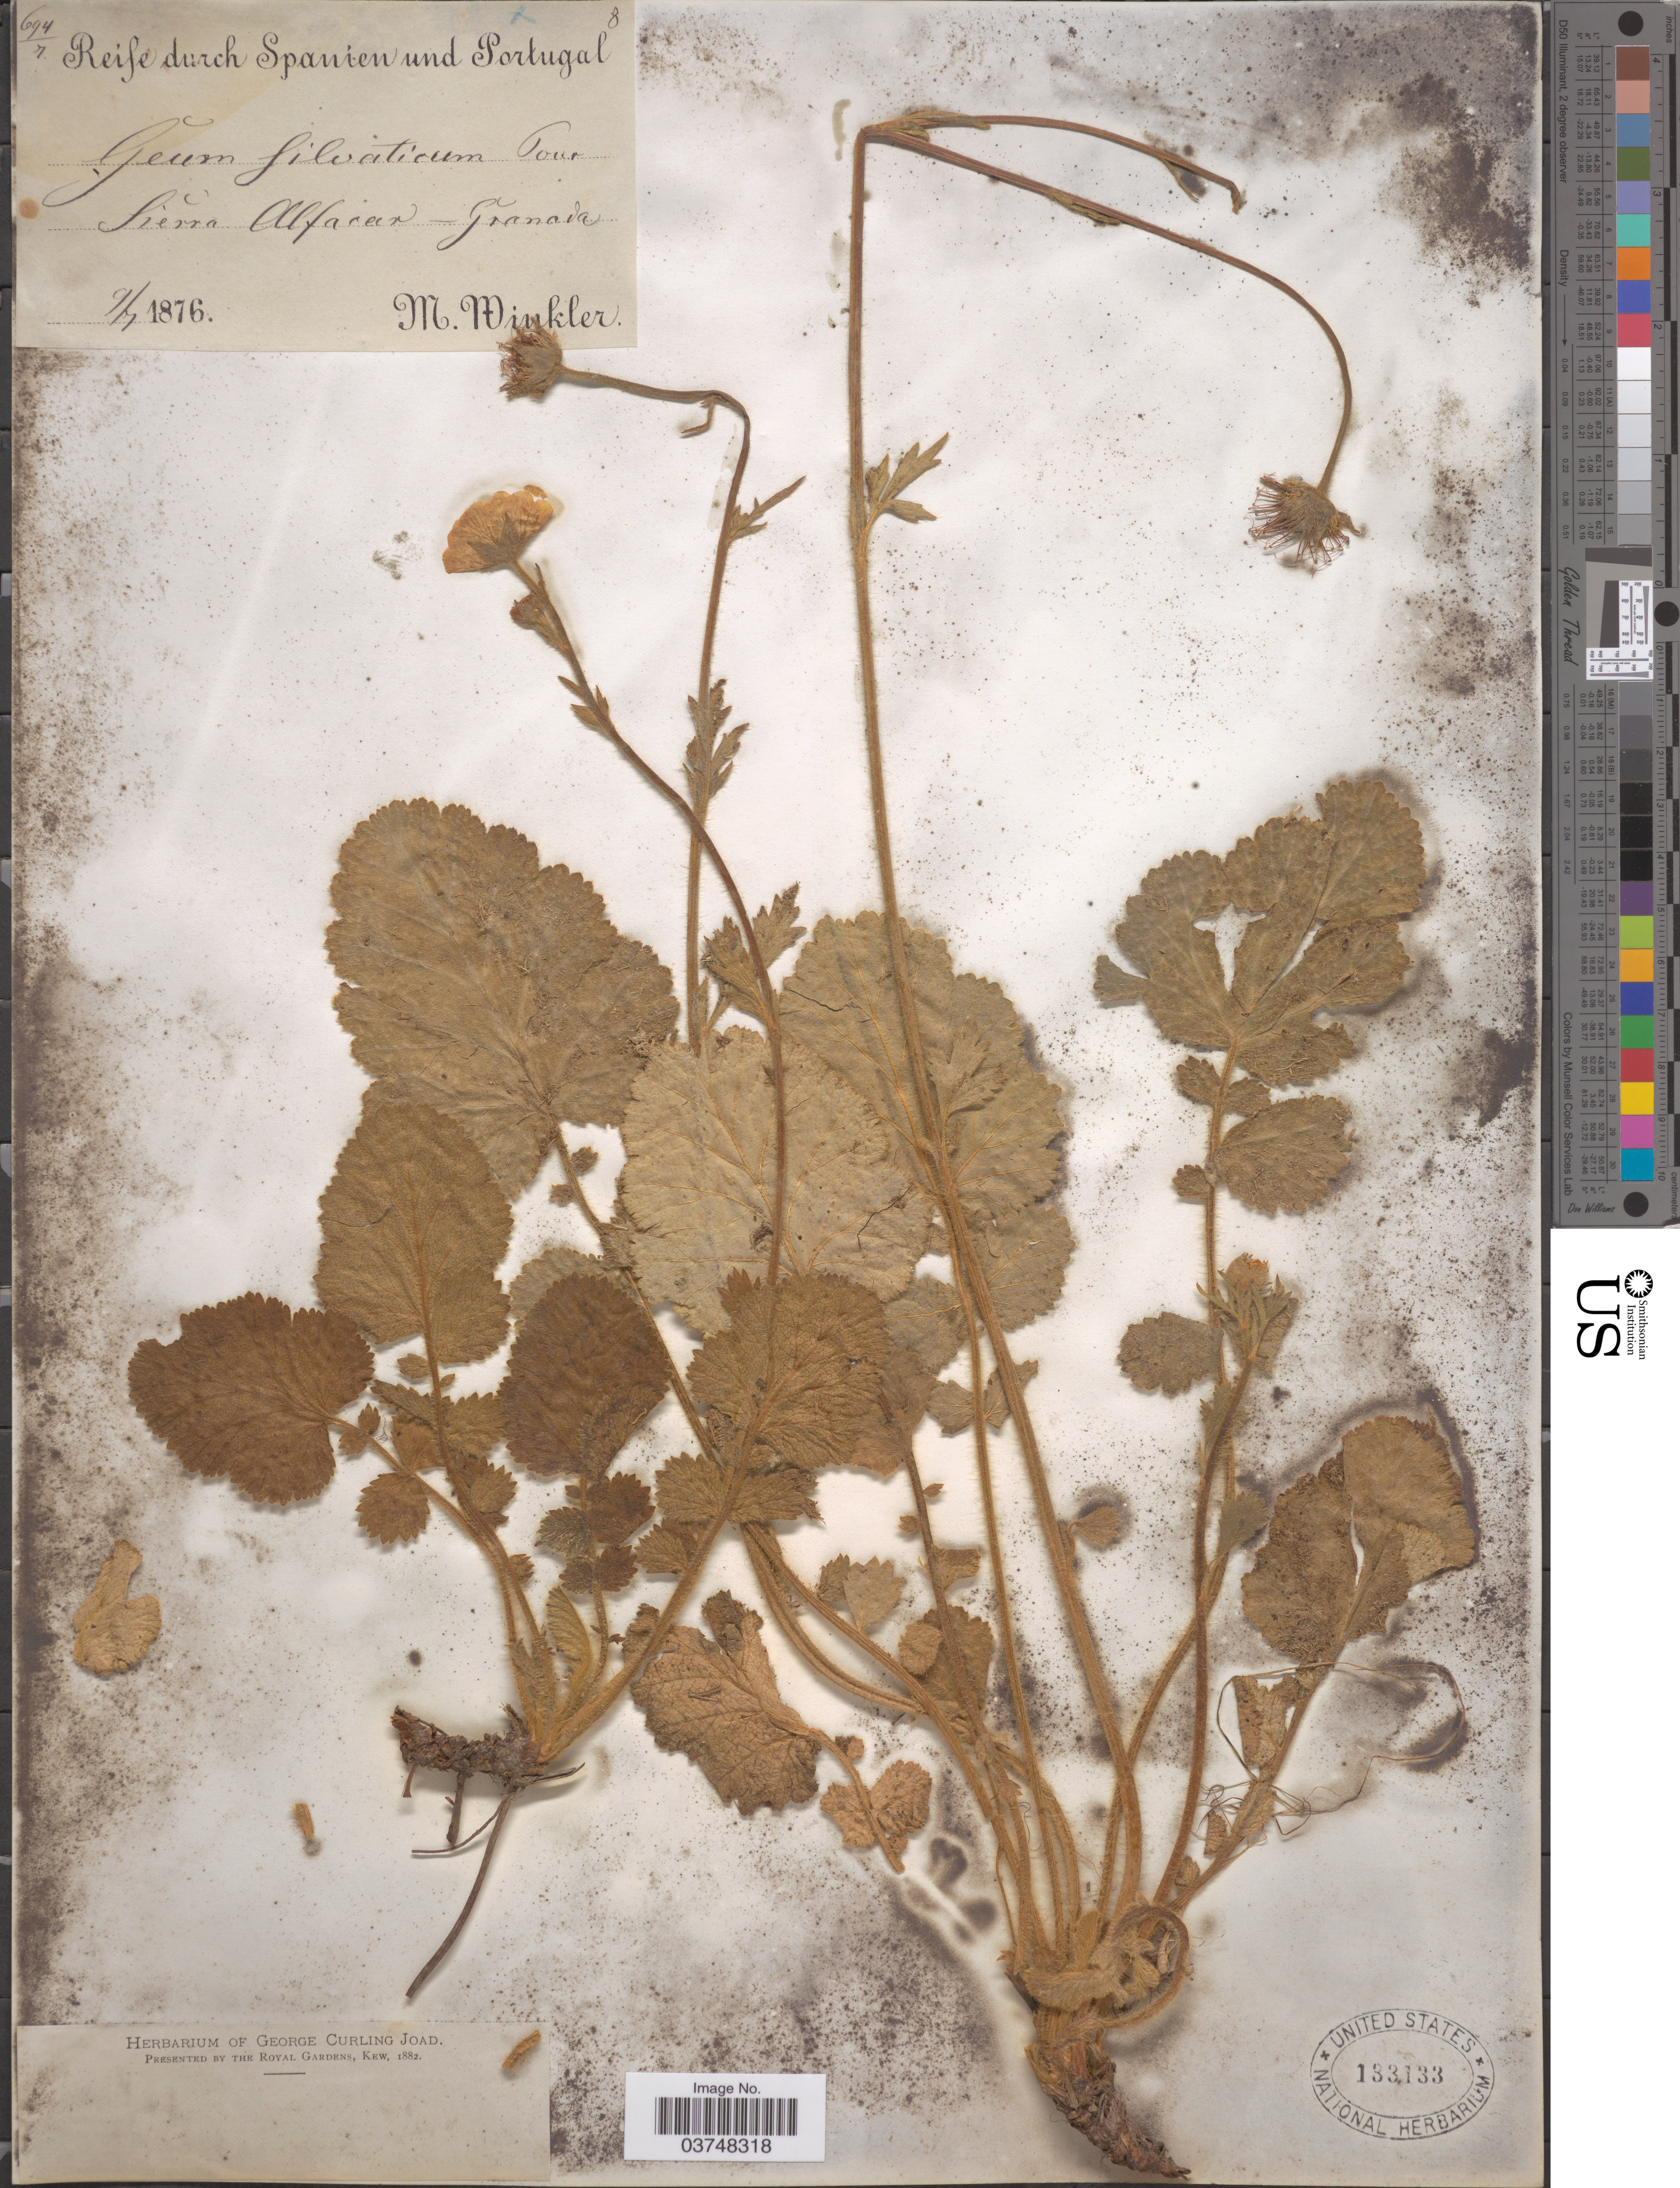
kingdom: Plantae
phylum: Tracheophyta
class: Magnoliopsida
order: Rosales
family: Rosaceae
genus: Geum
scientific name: Geum sylvaticum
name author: Pourr.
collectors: M. Winkler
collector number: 694/7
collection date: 1876-07-09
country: Spain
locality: Spanien und Portugal. Sierra Alfacar - Granada.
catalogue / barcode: US 133133